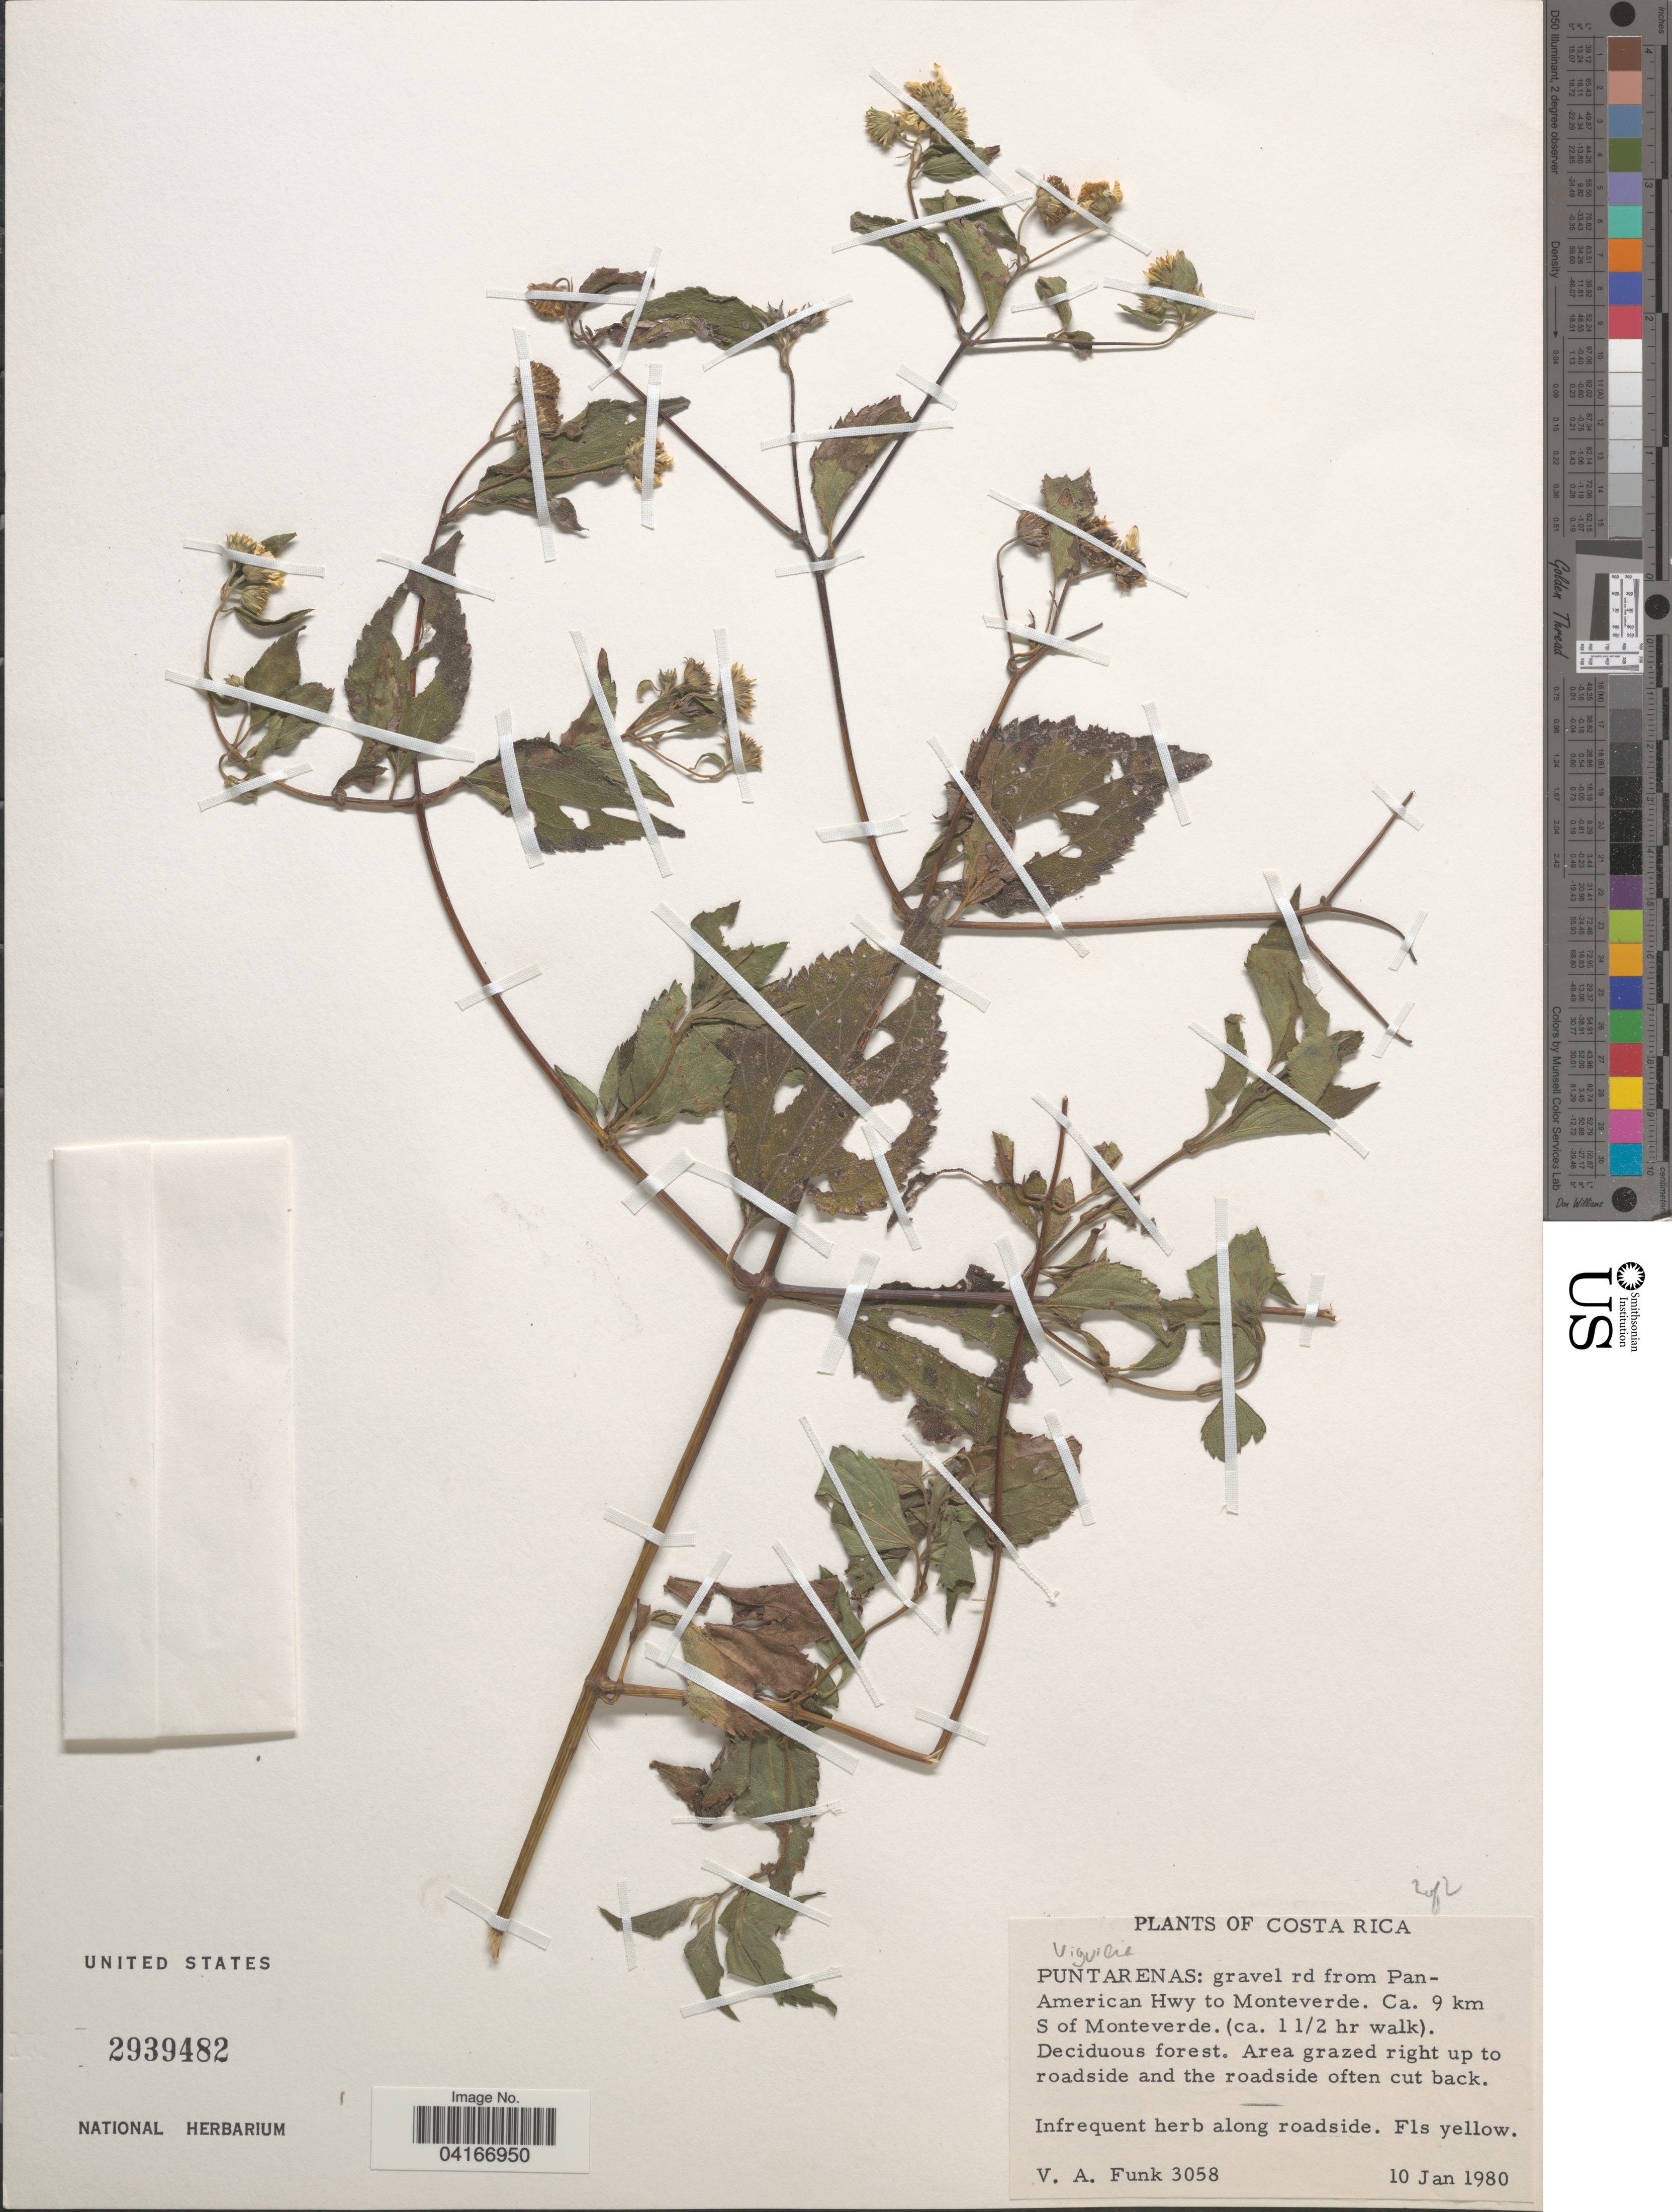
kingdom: Plantae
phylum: Tracheophyta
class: Magnoliopsida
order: Asterales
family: Asteraceae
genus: Viguiera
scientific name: Viguiera sp.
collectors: V. Funk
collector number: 3058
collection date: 1980-01-10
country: Costa Rica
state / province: Puntarenas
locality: Gravel rd from Pan-American Hwy to Monteverde. Ca. 9 km S of Monteverde. (ca. 1 1/2 hr walk).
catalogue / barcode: US 2939482